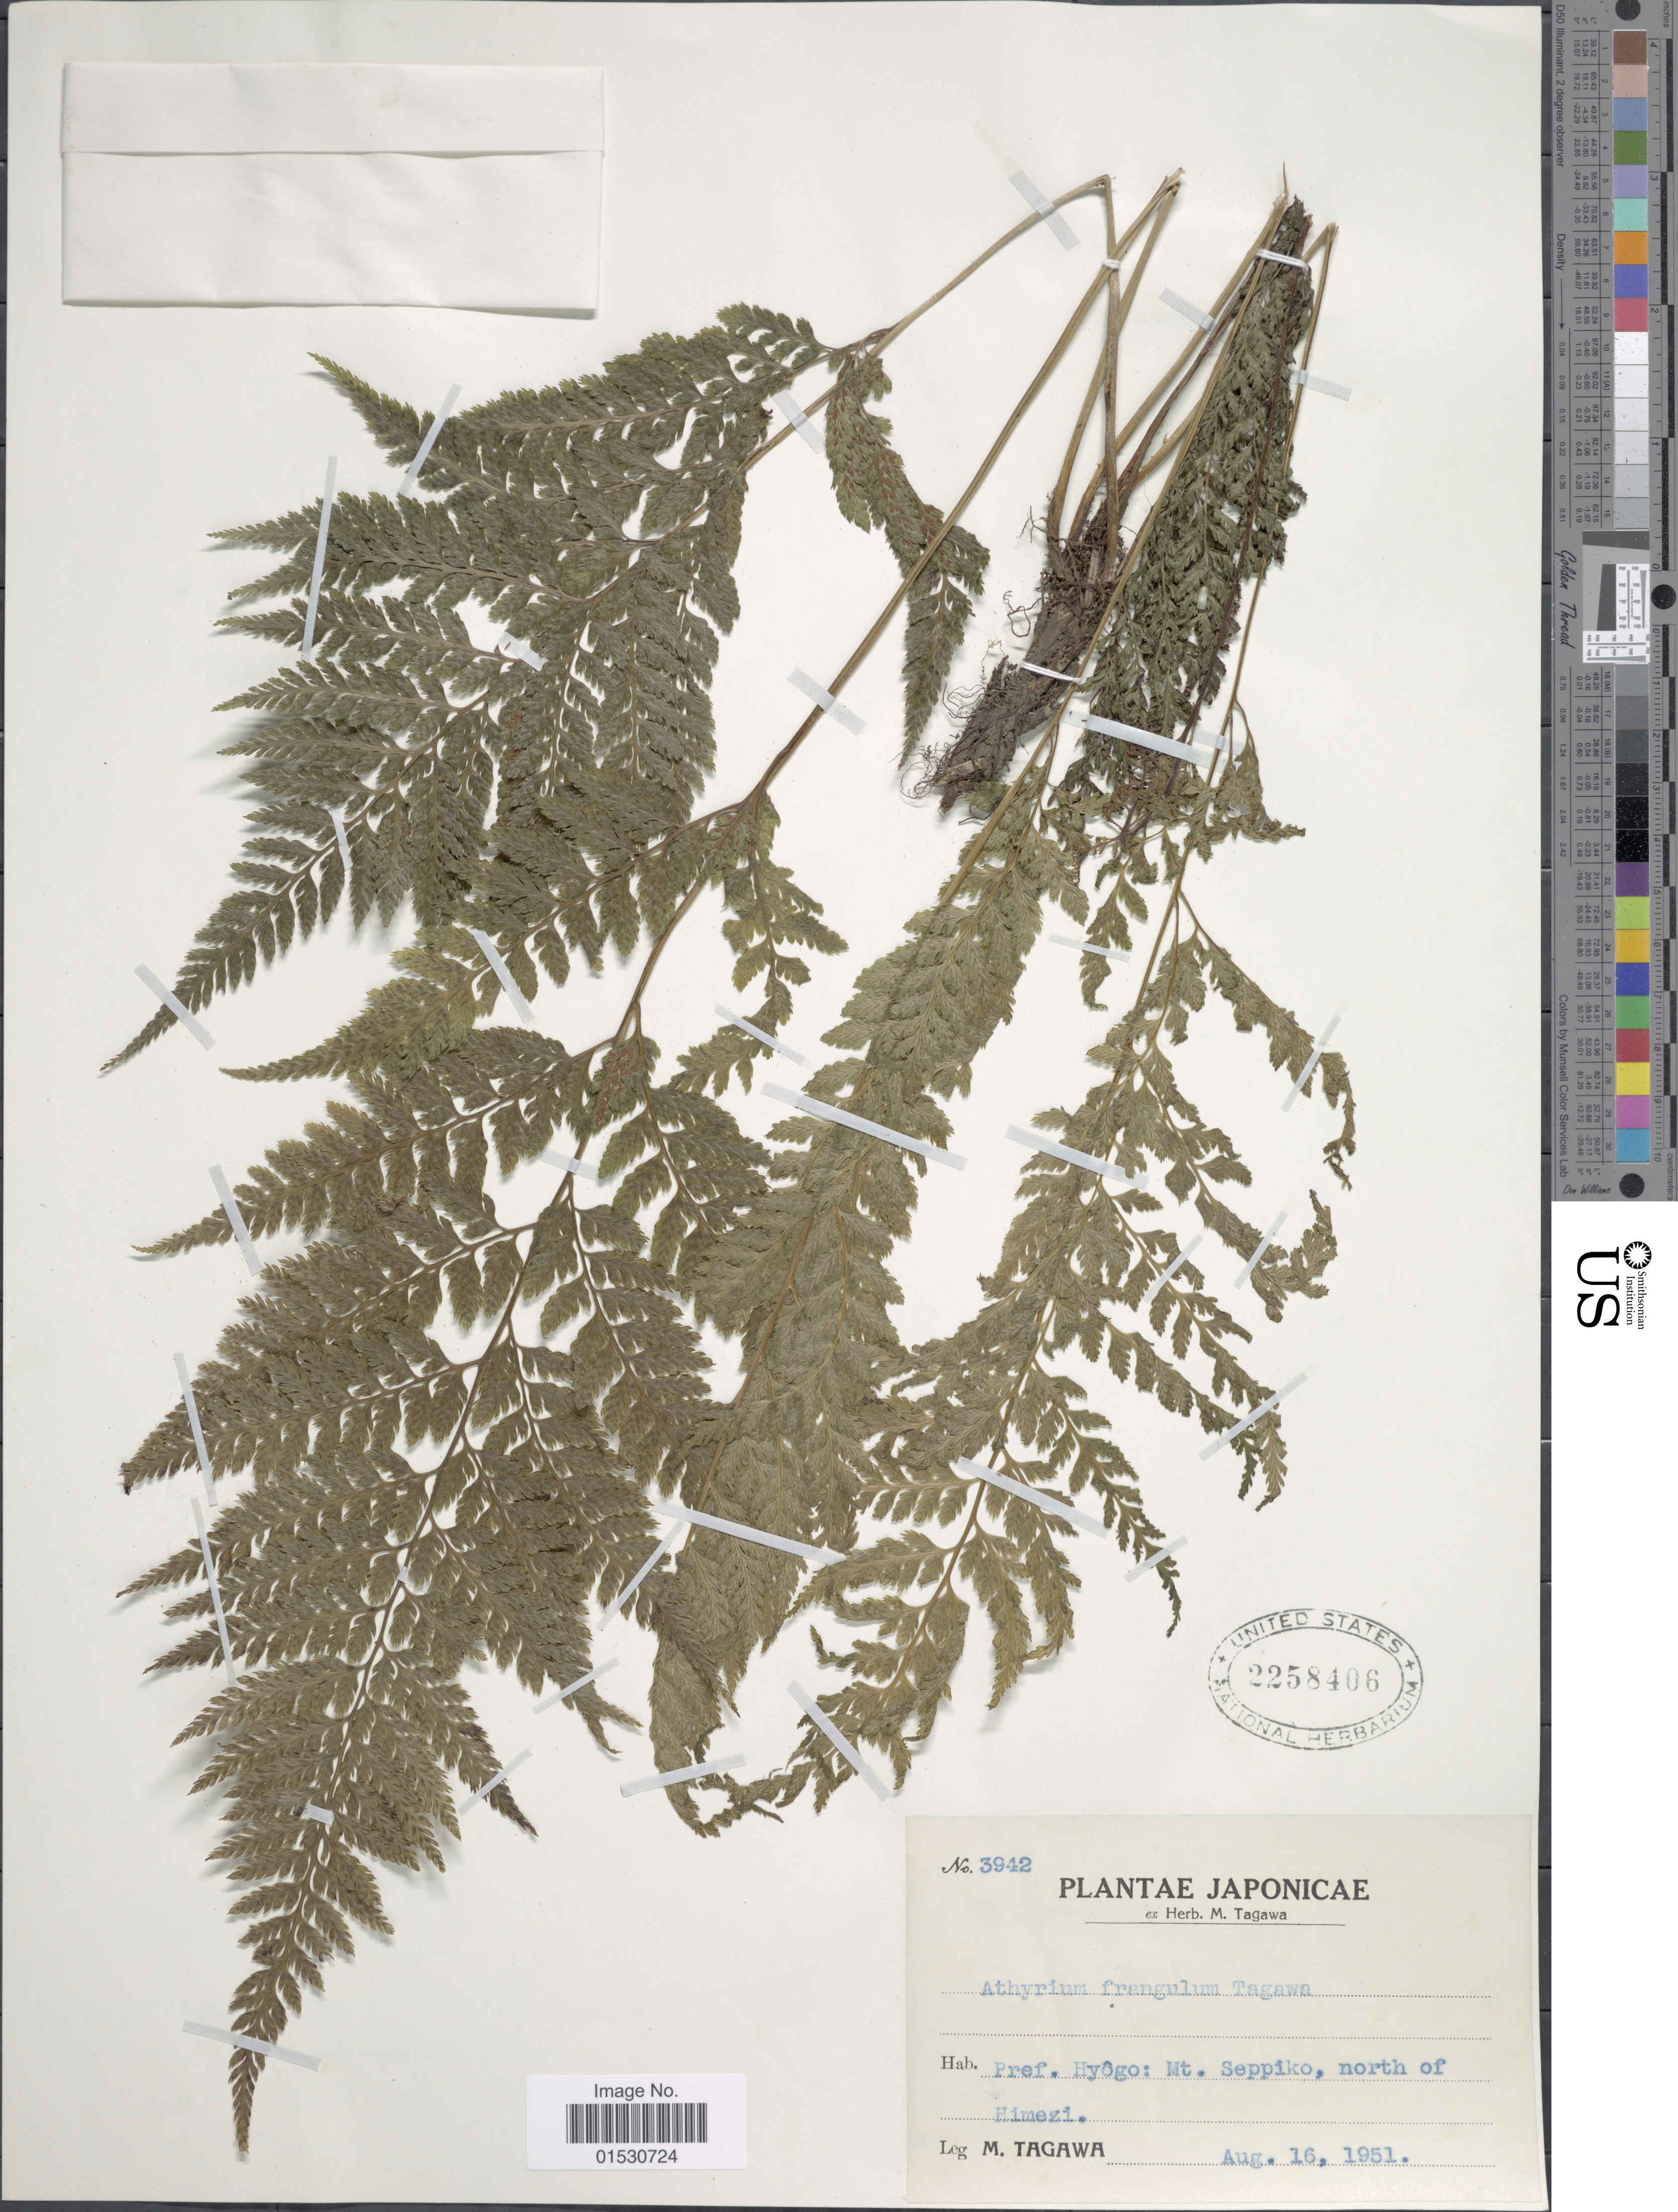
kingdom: Plantae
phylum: Tracheophyta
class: Polypodiopsida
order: Polypodiales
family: Athyriaceae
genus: Athyrium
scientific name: Athyrium fragnulum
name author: Tagawa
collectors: M. Tagawa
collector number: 3942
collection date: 1951-08-16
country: Japan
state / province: Hyogo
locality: Mt. Seppiko, north of Himezi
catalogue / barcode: US 2258406